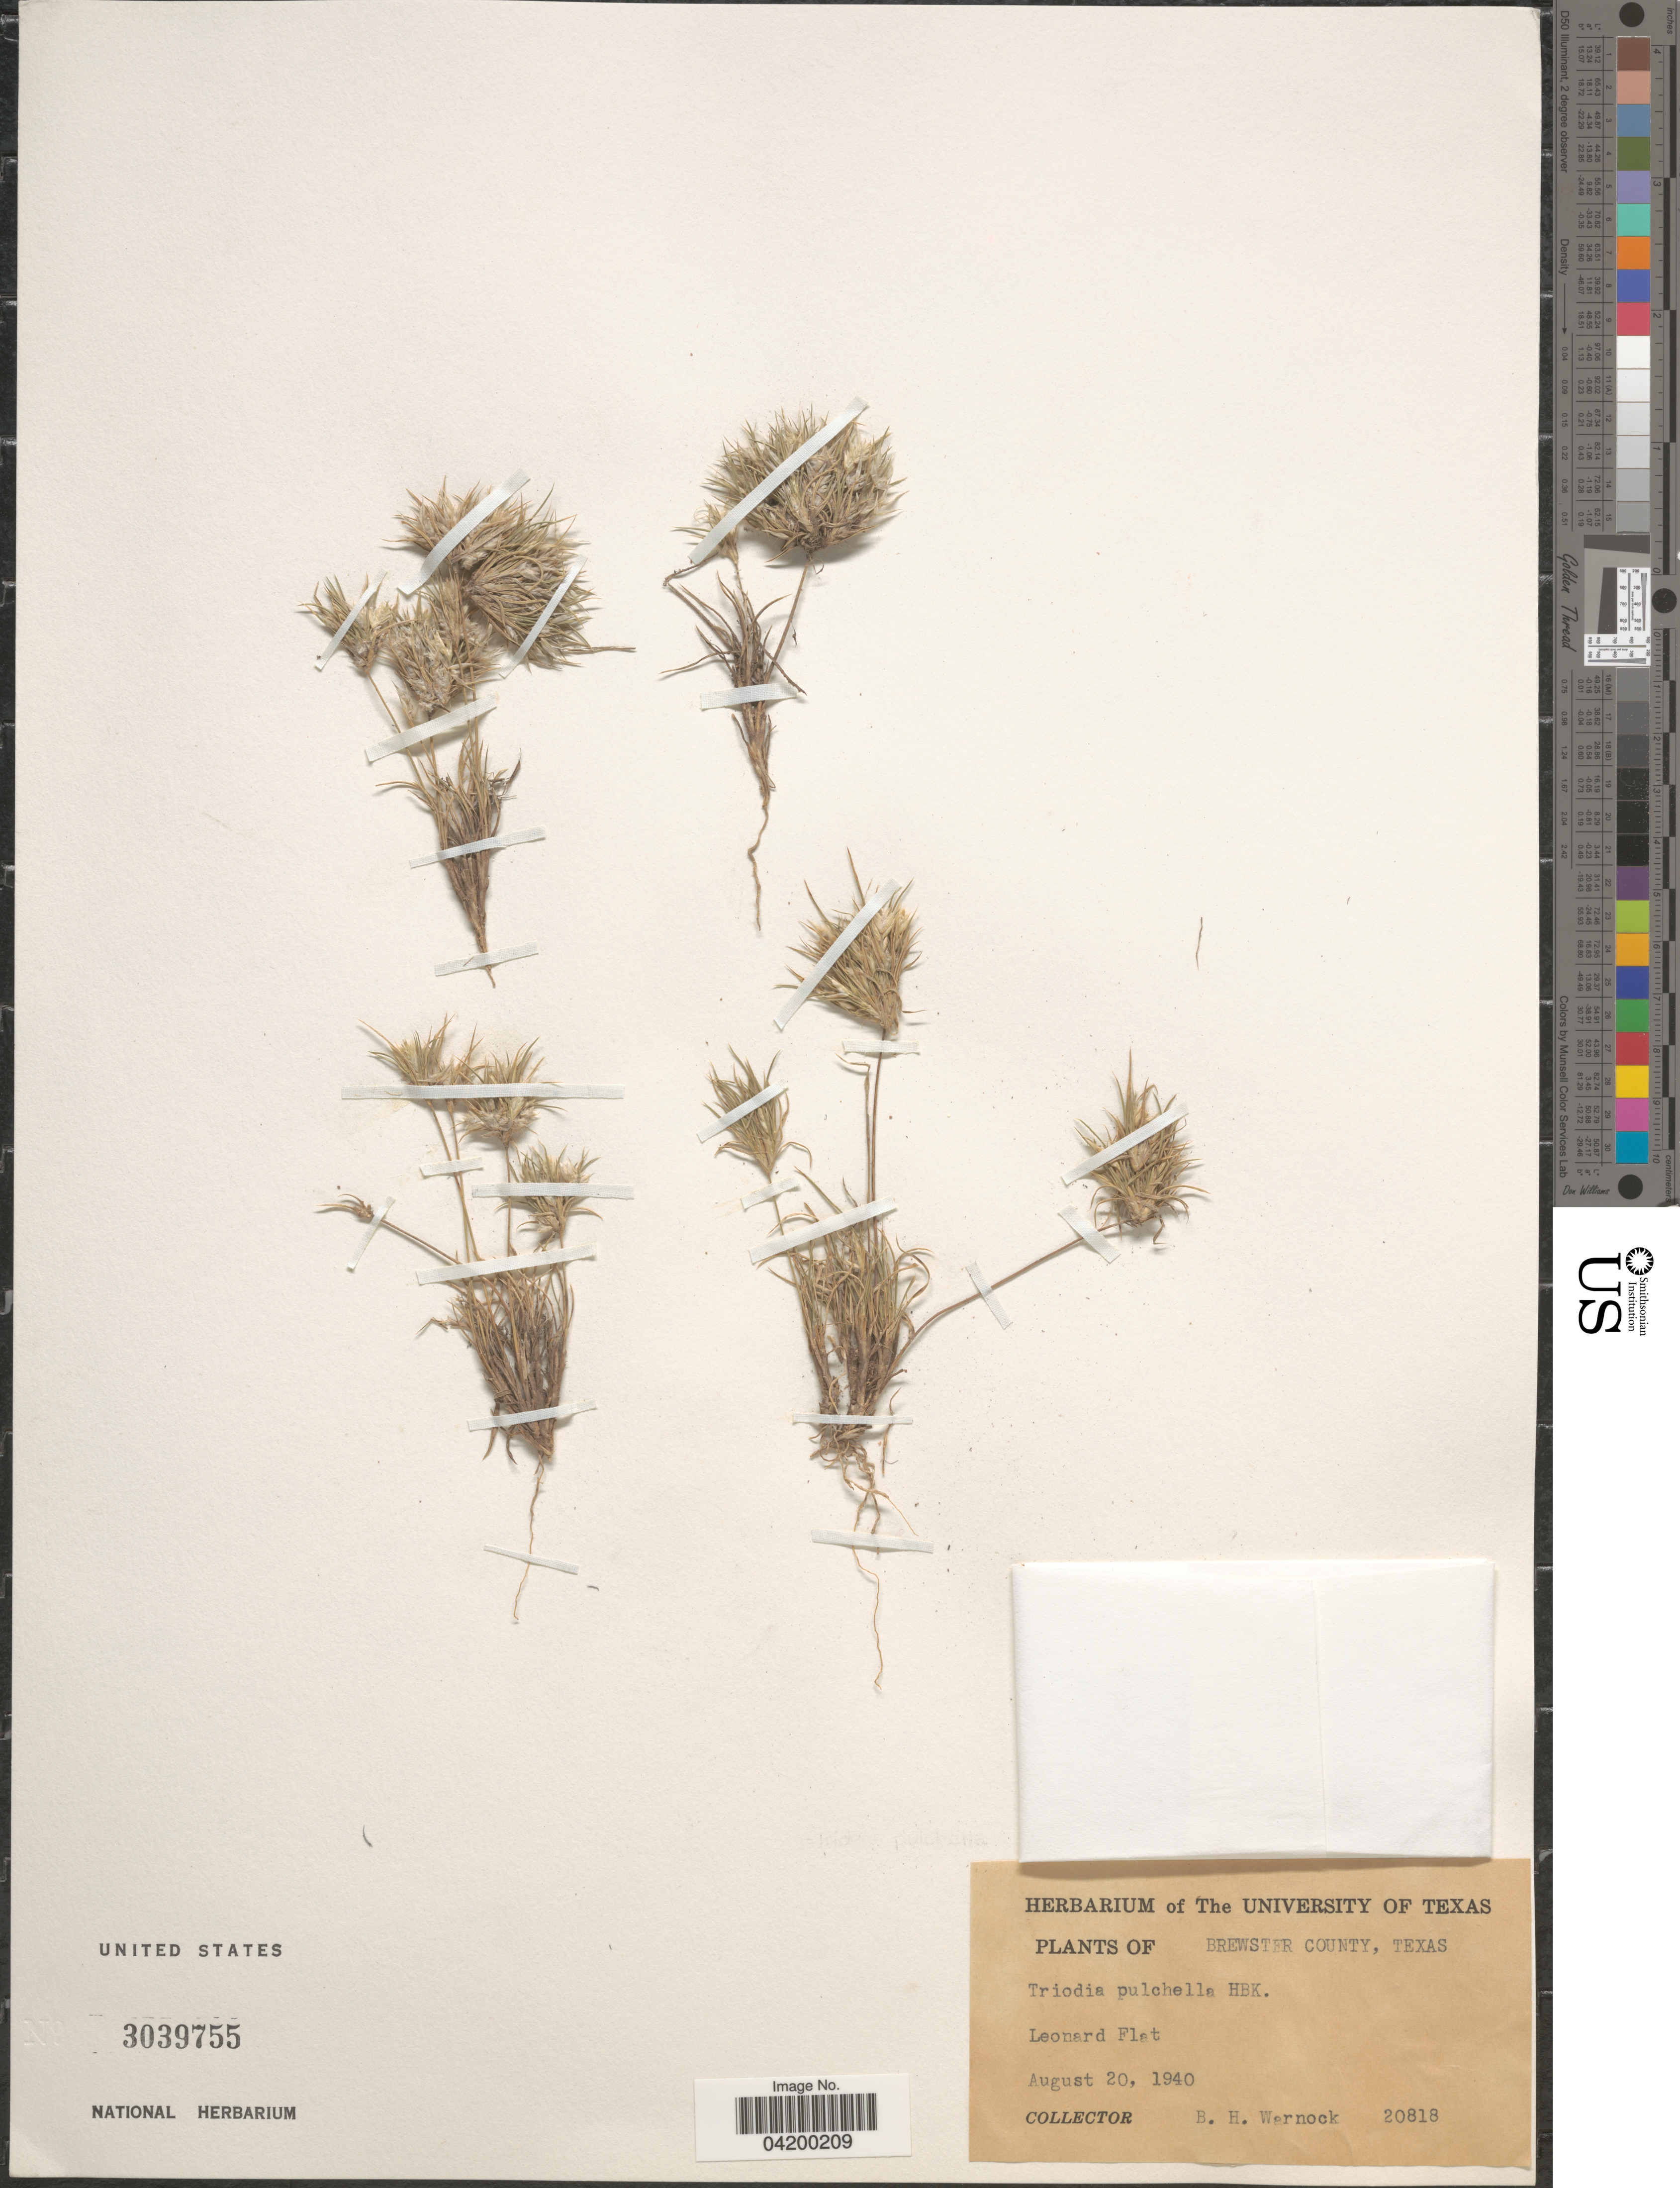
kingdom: Plantae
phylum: Tracheophyta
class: Liliopsida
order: Poales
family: Poaceae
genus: Dasyochloa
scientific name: Dasyochloa pulchella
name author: (Kunth) Willd. ex Rydb.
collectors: B. H. Warnock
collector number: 20818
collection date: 1940-08-20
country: United States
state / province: Texas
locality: Brewster County. Leonard Flat.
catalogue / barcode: US 3039755